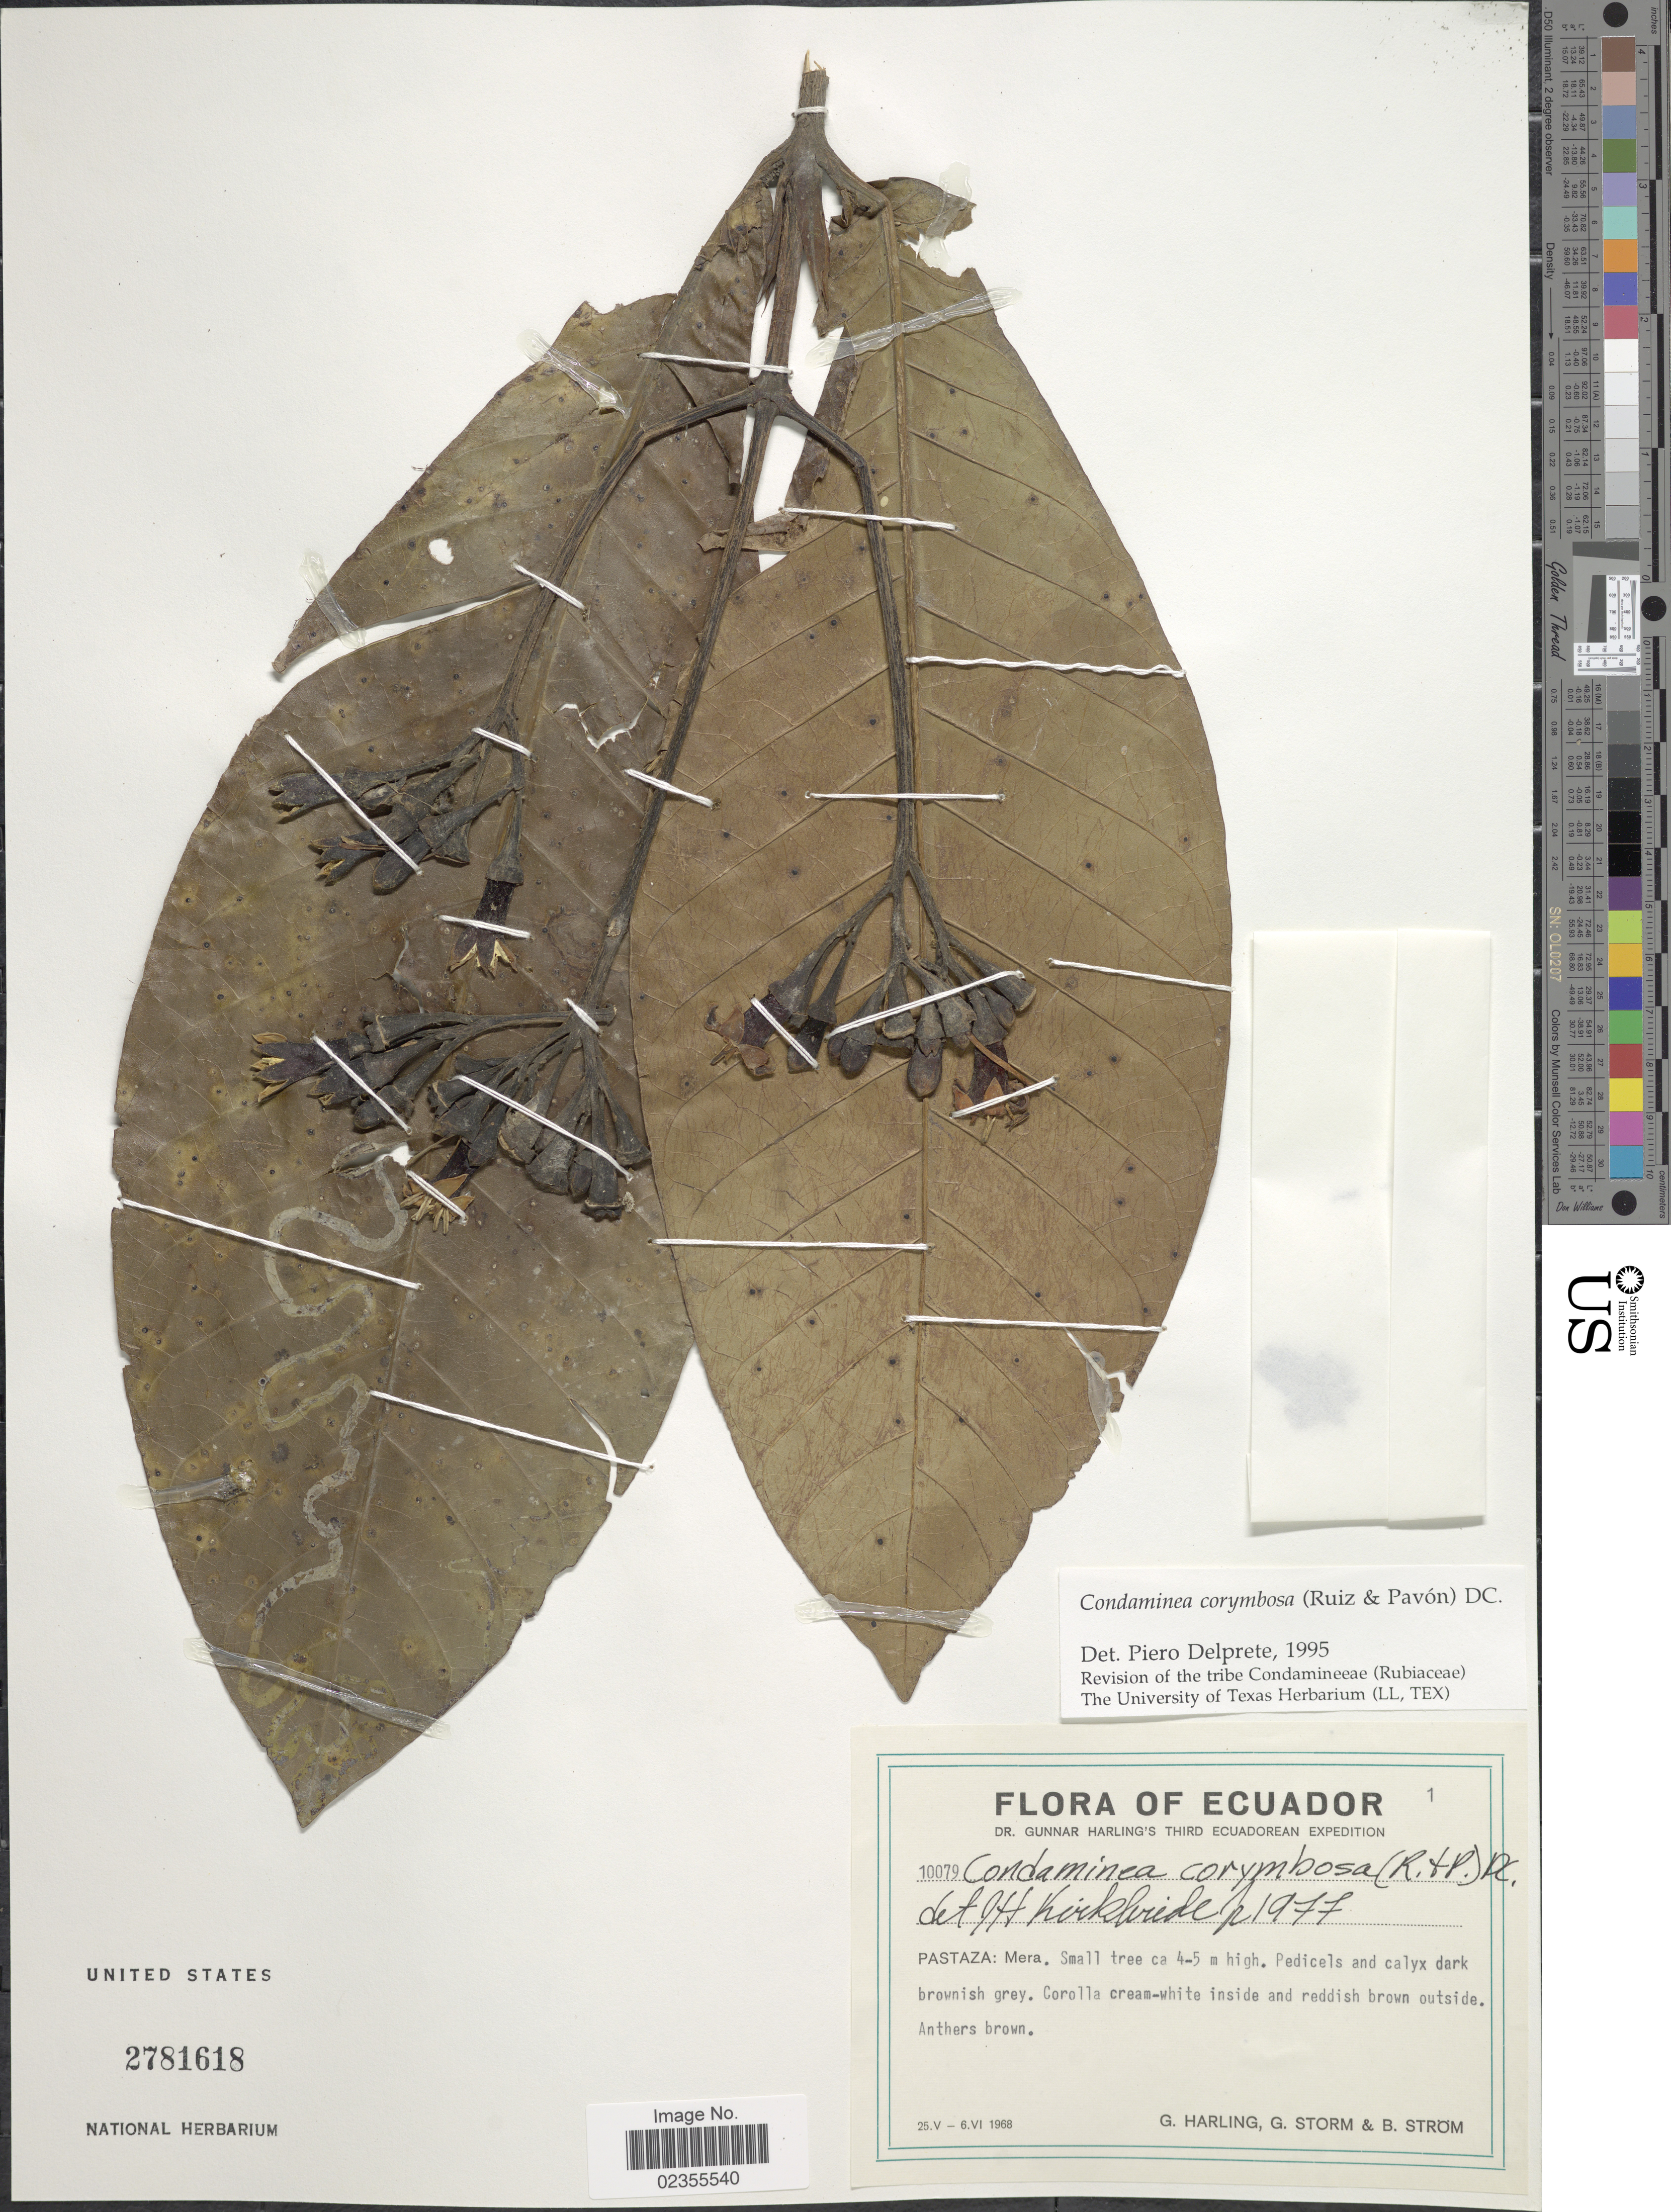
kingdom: Plantae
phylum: Tracheophyta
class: Magnoliopsida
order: Gentianales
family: Rubiaceae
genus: Condaminea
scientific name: Condaminea corymbosa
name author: (Ruiz & Pav.) DC.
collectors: G. Harling, G. Storm & B. Ström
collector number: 10079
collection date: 1968-05-25/1968-06-06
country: Ecuador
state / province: Pastaza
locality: Mera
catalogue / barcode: US 2781618